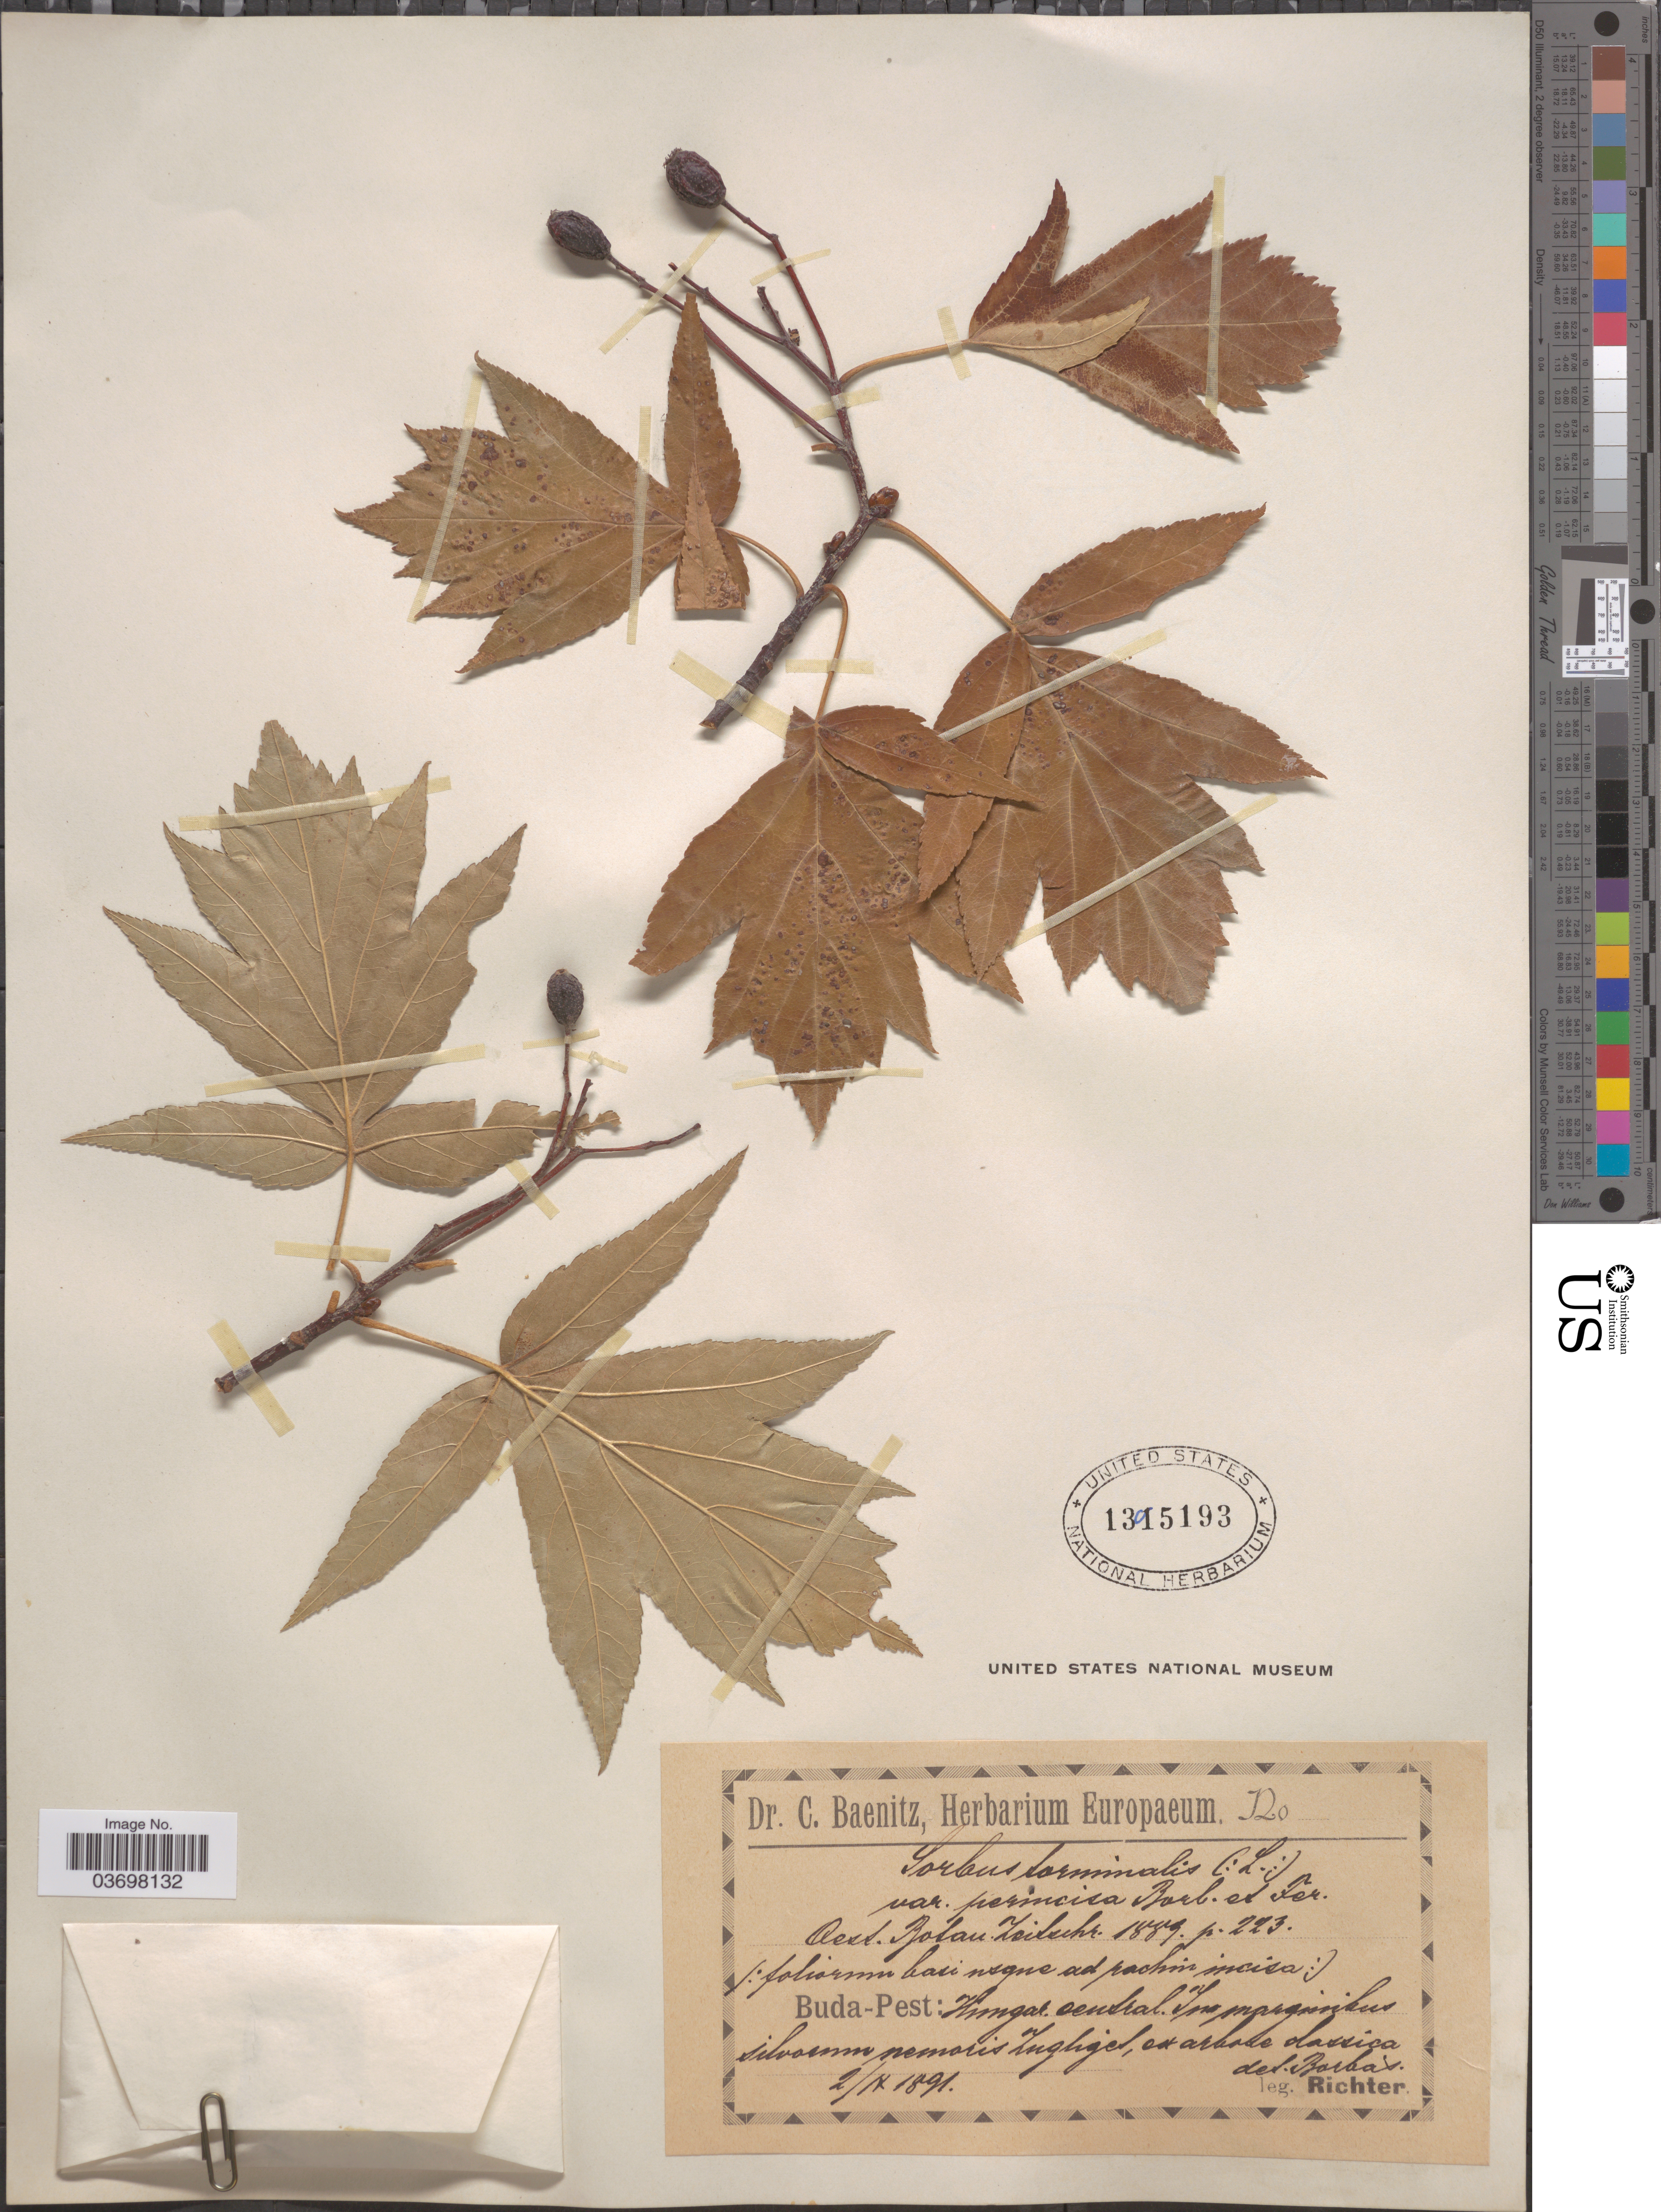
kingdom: Plantae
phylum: Tracheophyta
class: Magnoliopsida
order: Rosales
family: Rosaceae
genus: Sorbus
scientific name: Sorbus torminalis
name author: (L.) Crantz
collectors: -- Richter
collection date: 1891-09-02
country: Hungary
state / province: Budapest, Capital District of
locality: Buda-Pest: Hungar, central. Ino [interpreted] marginilus [interpreted] silvomm [interpreted] nemoris Lughget [interpreted], ex artale [interpreted] olassica [interpreted].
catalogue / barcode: US 1395193